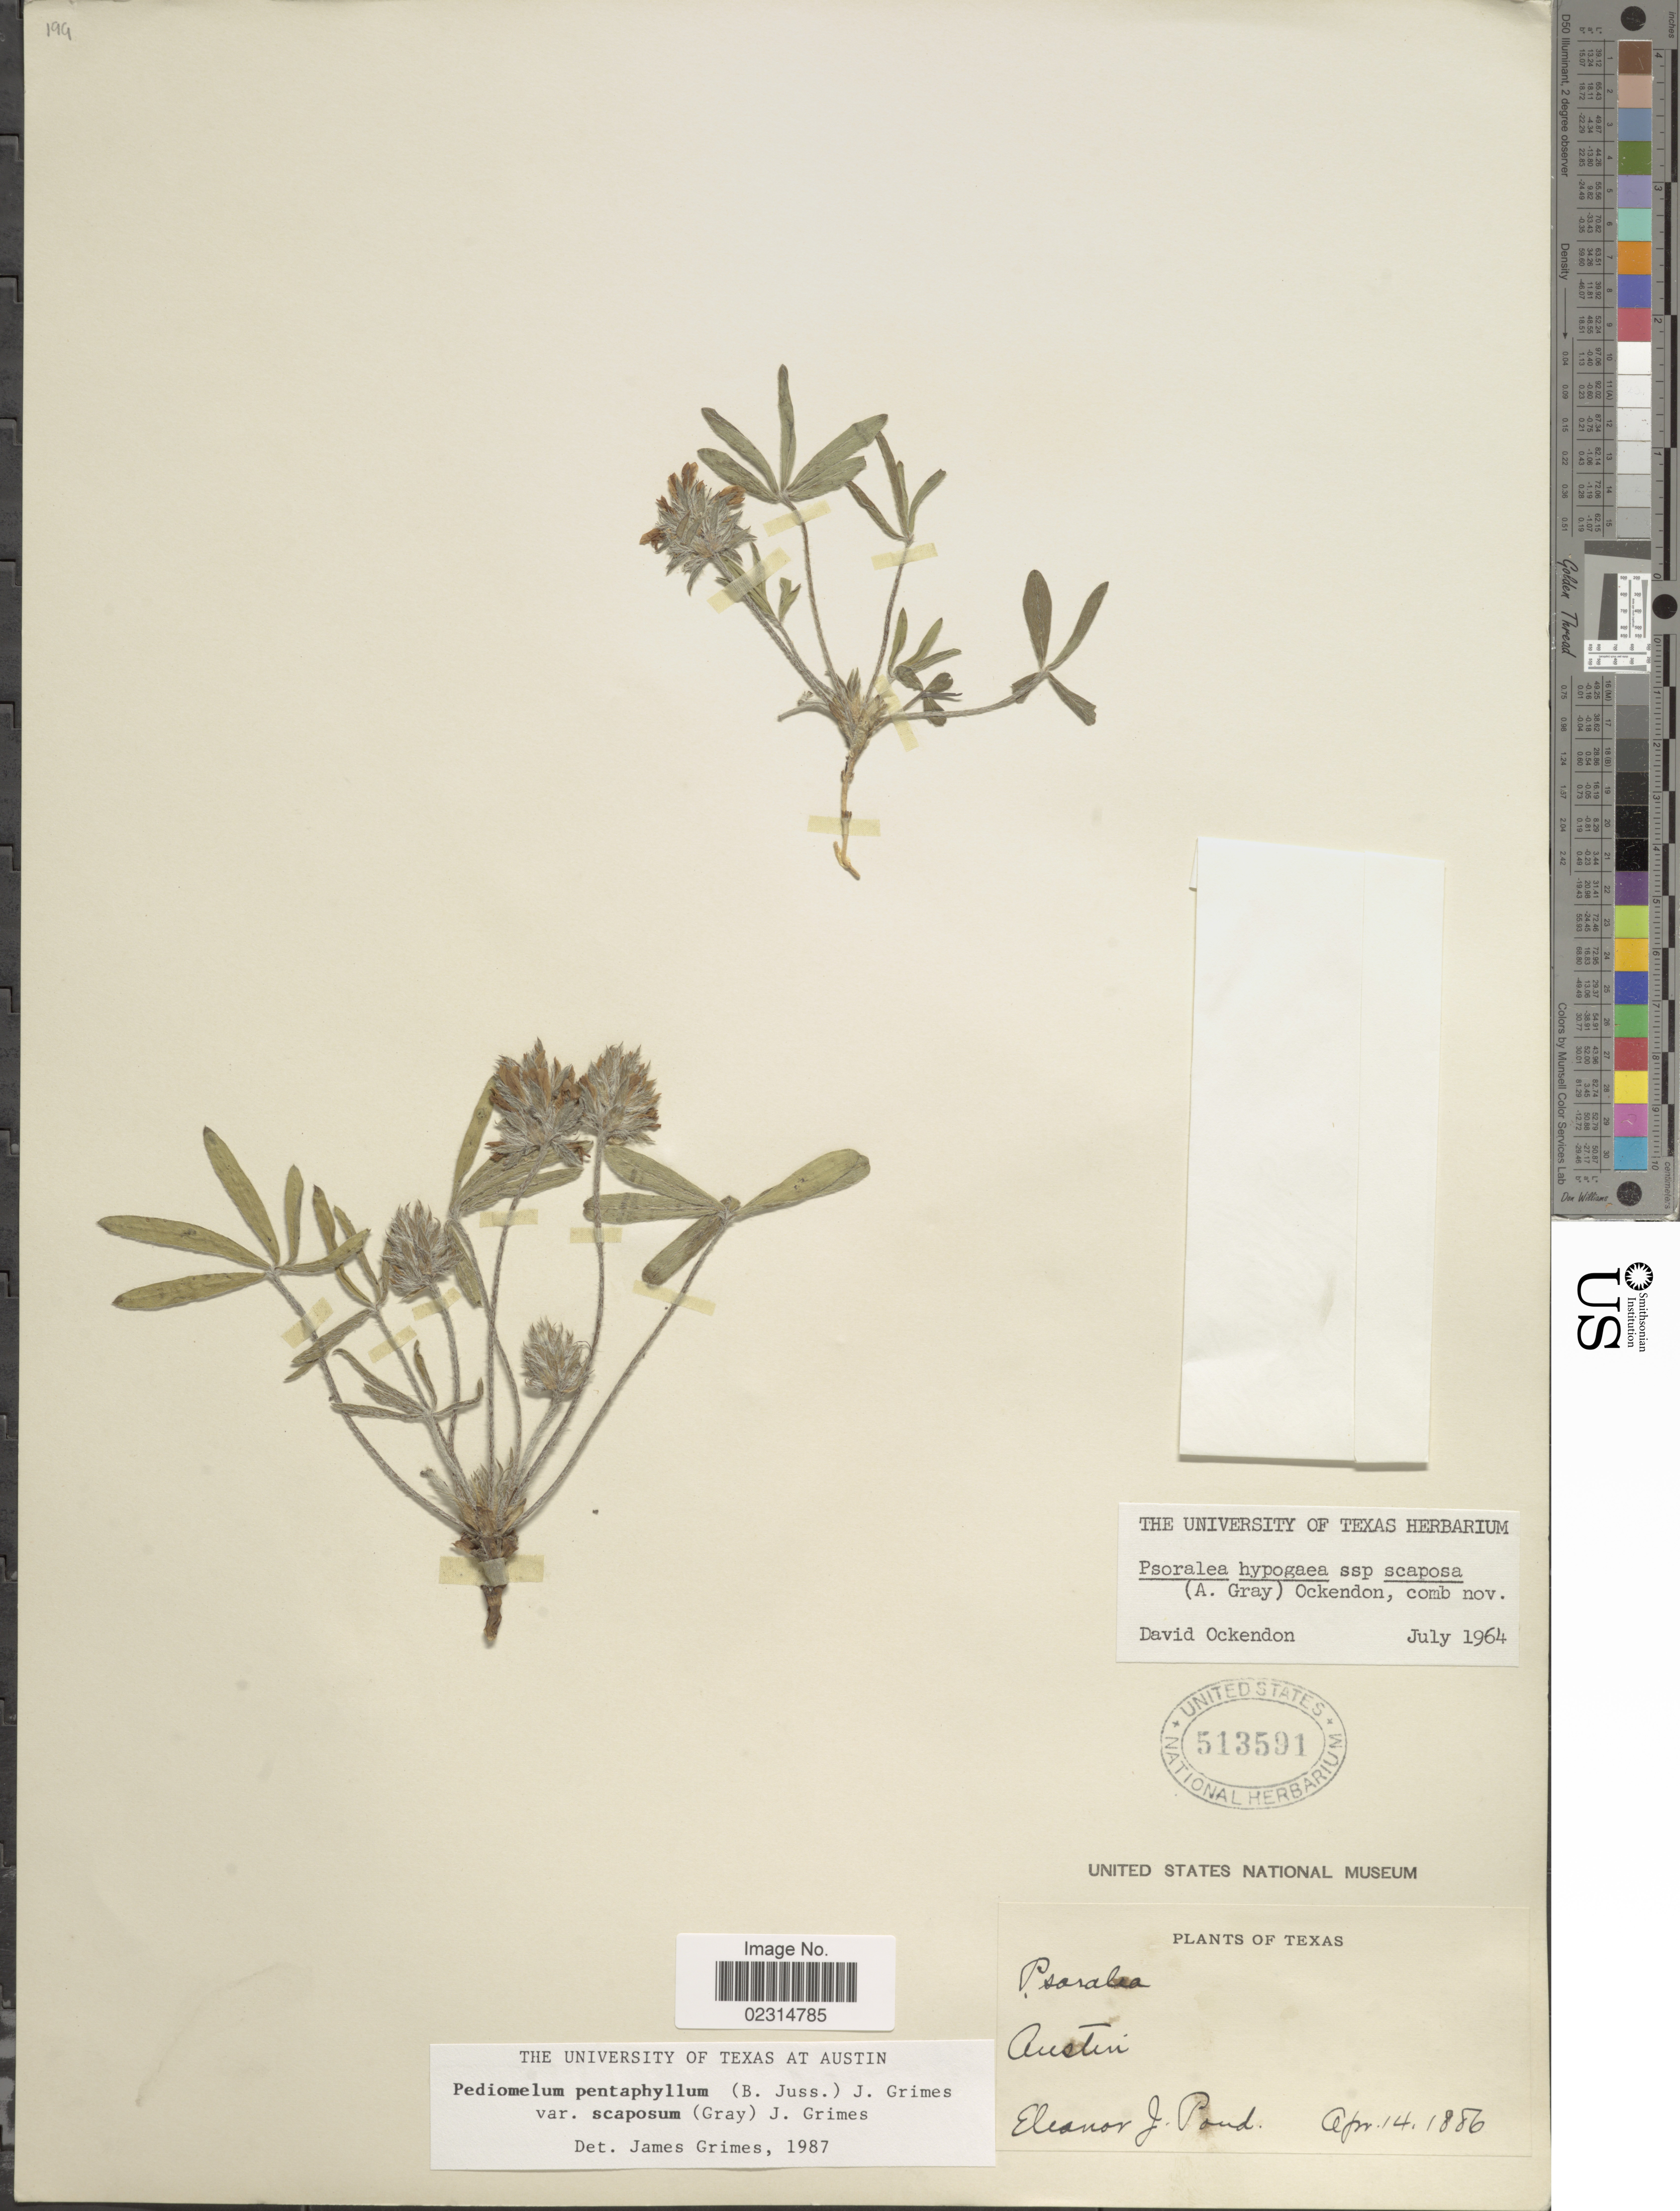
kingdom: Plantae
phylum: Tracheophyta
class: Magnoliopsida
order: Fabales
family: Fabaceae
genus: Pediomelum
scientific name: Pediomelum hypogaeum var. scaposum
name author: (A. Gray) J.W. Grimes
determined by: Egan, Ashley N., (US), Smithsonian Institution - National Museum of Natural History (UNITED STATES)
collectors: E. Pond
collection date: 1886-04-14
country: United States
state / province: Texas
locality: Austin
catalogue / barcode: US 513591